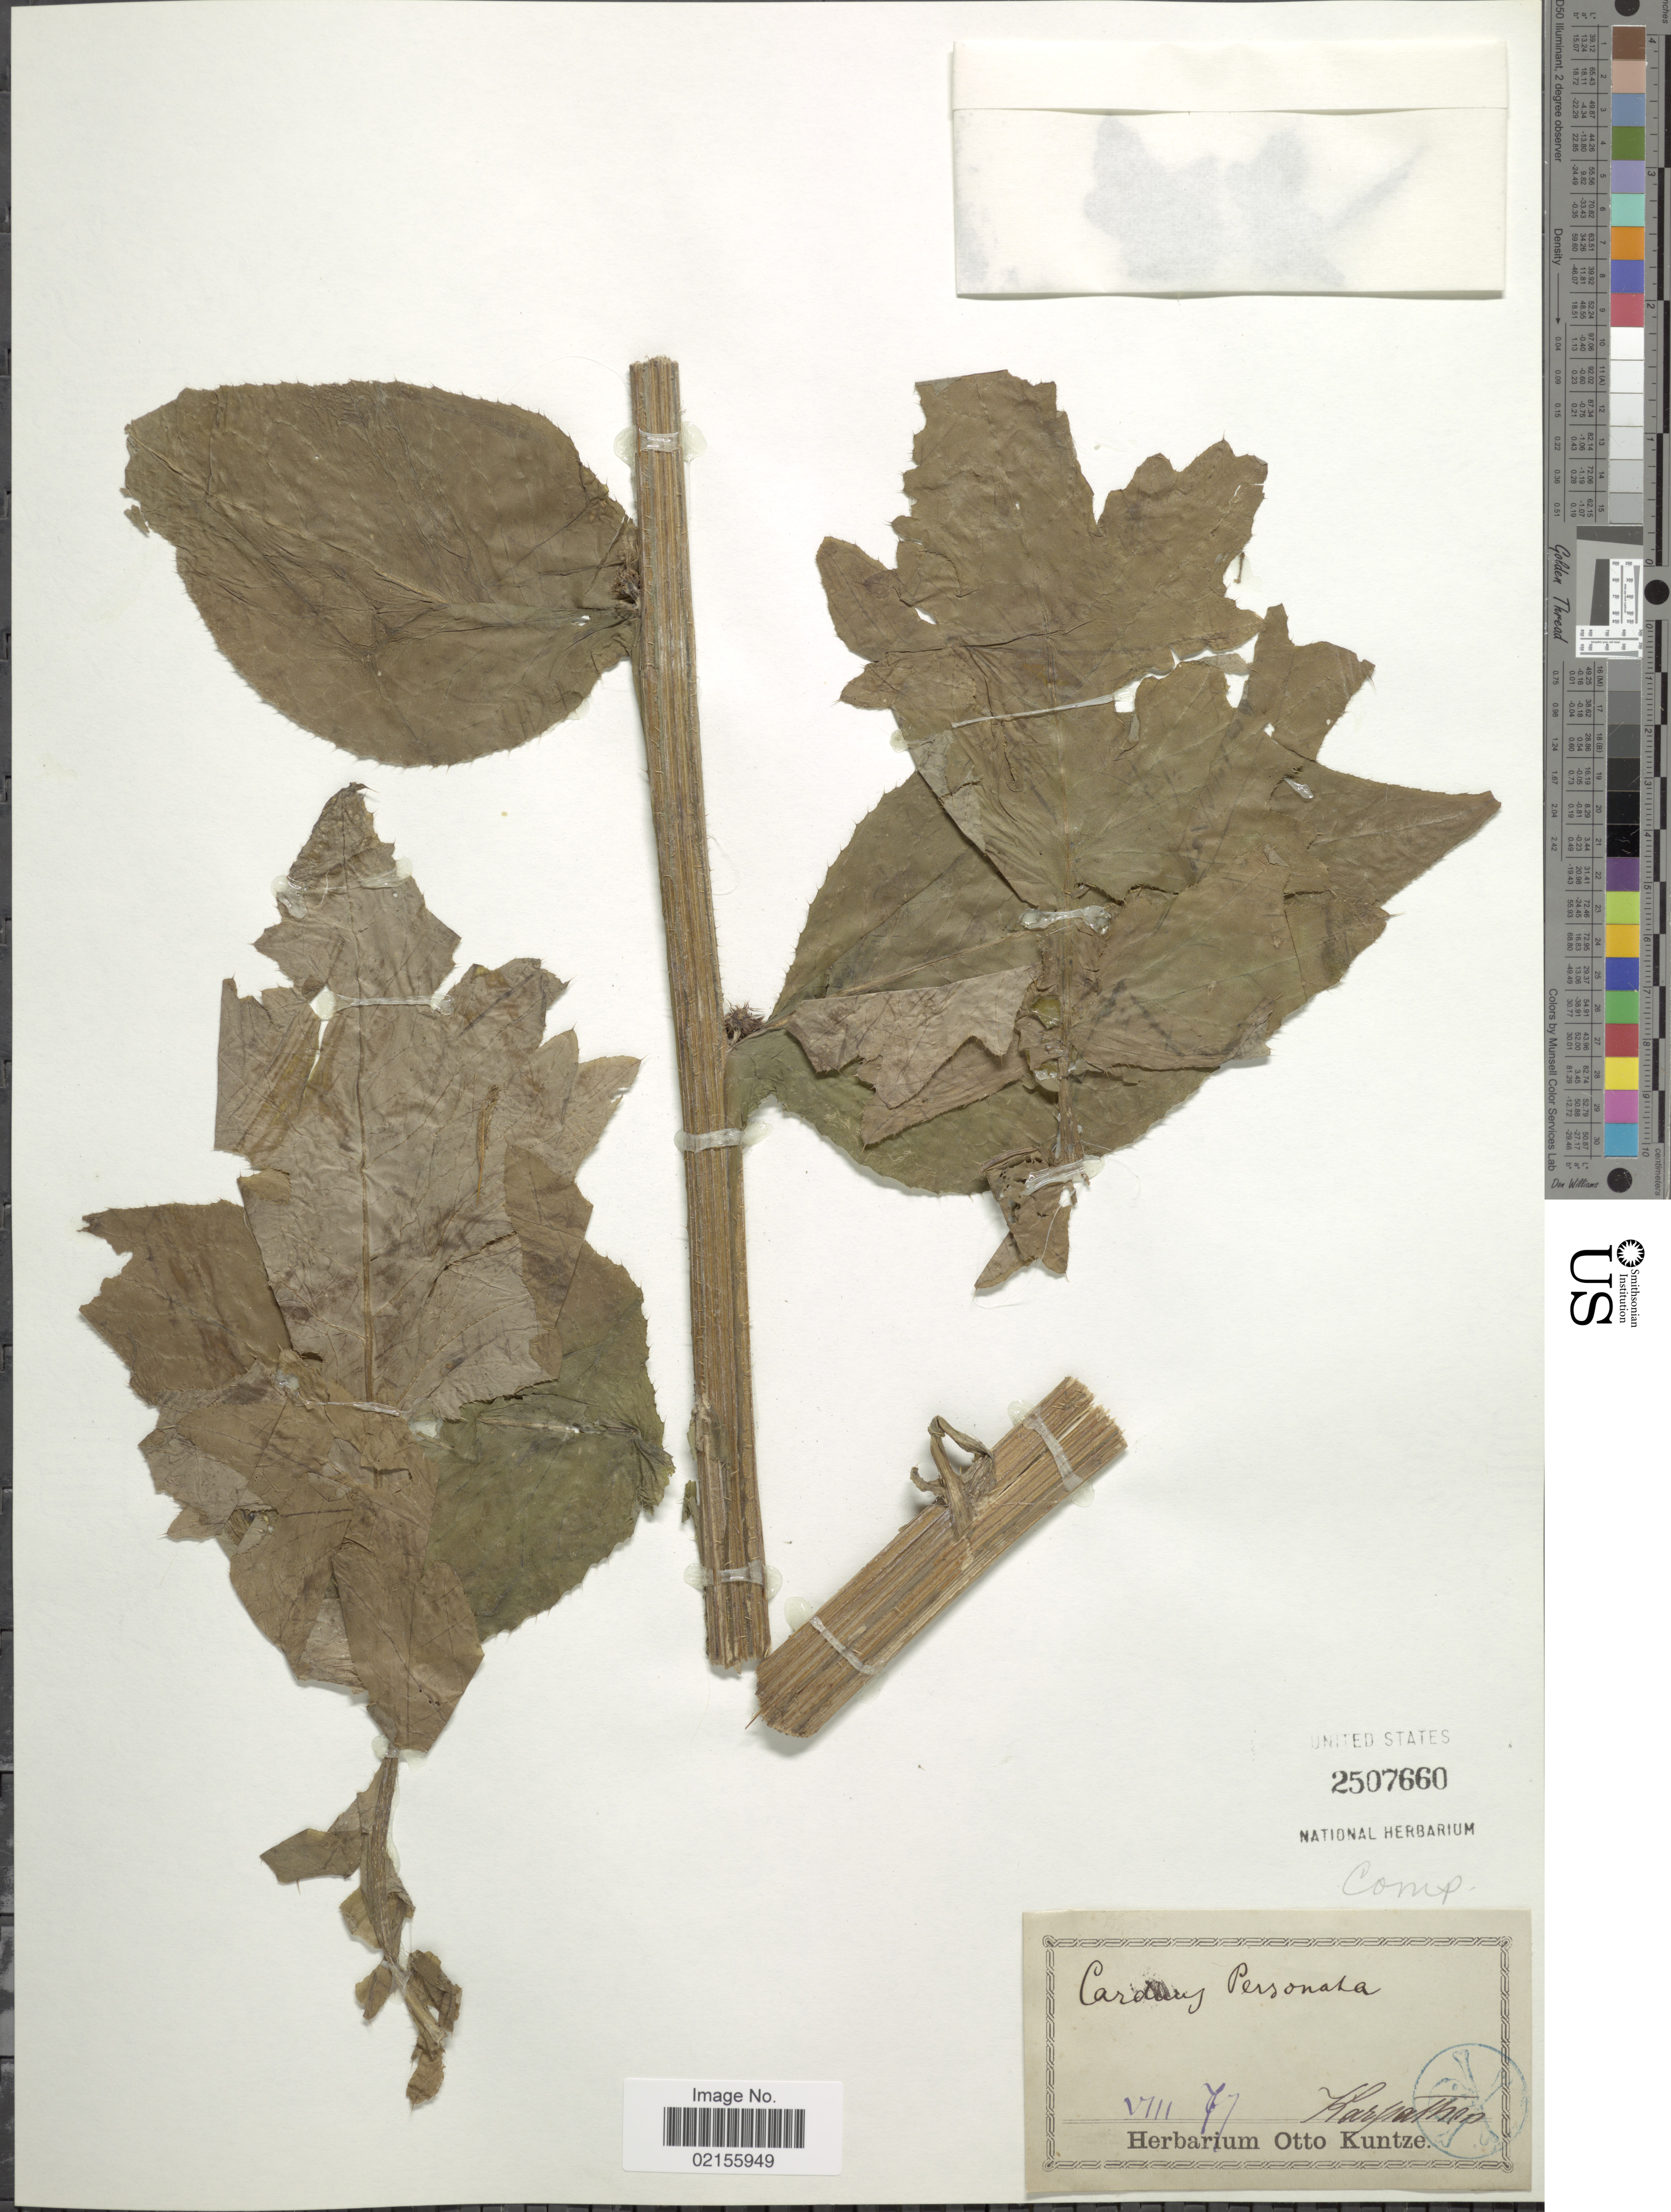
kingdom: Plantae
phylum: Tracheophyta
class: Magnoliopsida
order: Asterales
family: Asteraceae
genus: Carduus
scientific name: Carduus personata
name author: (L.) Jacq.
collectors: ex herb. Otto Kuntze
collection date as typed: Transcribed d/m/y: /8/77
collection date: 1877-08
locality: Karpathen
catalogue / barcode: US 2507660